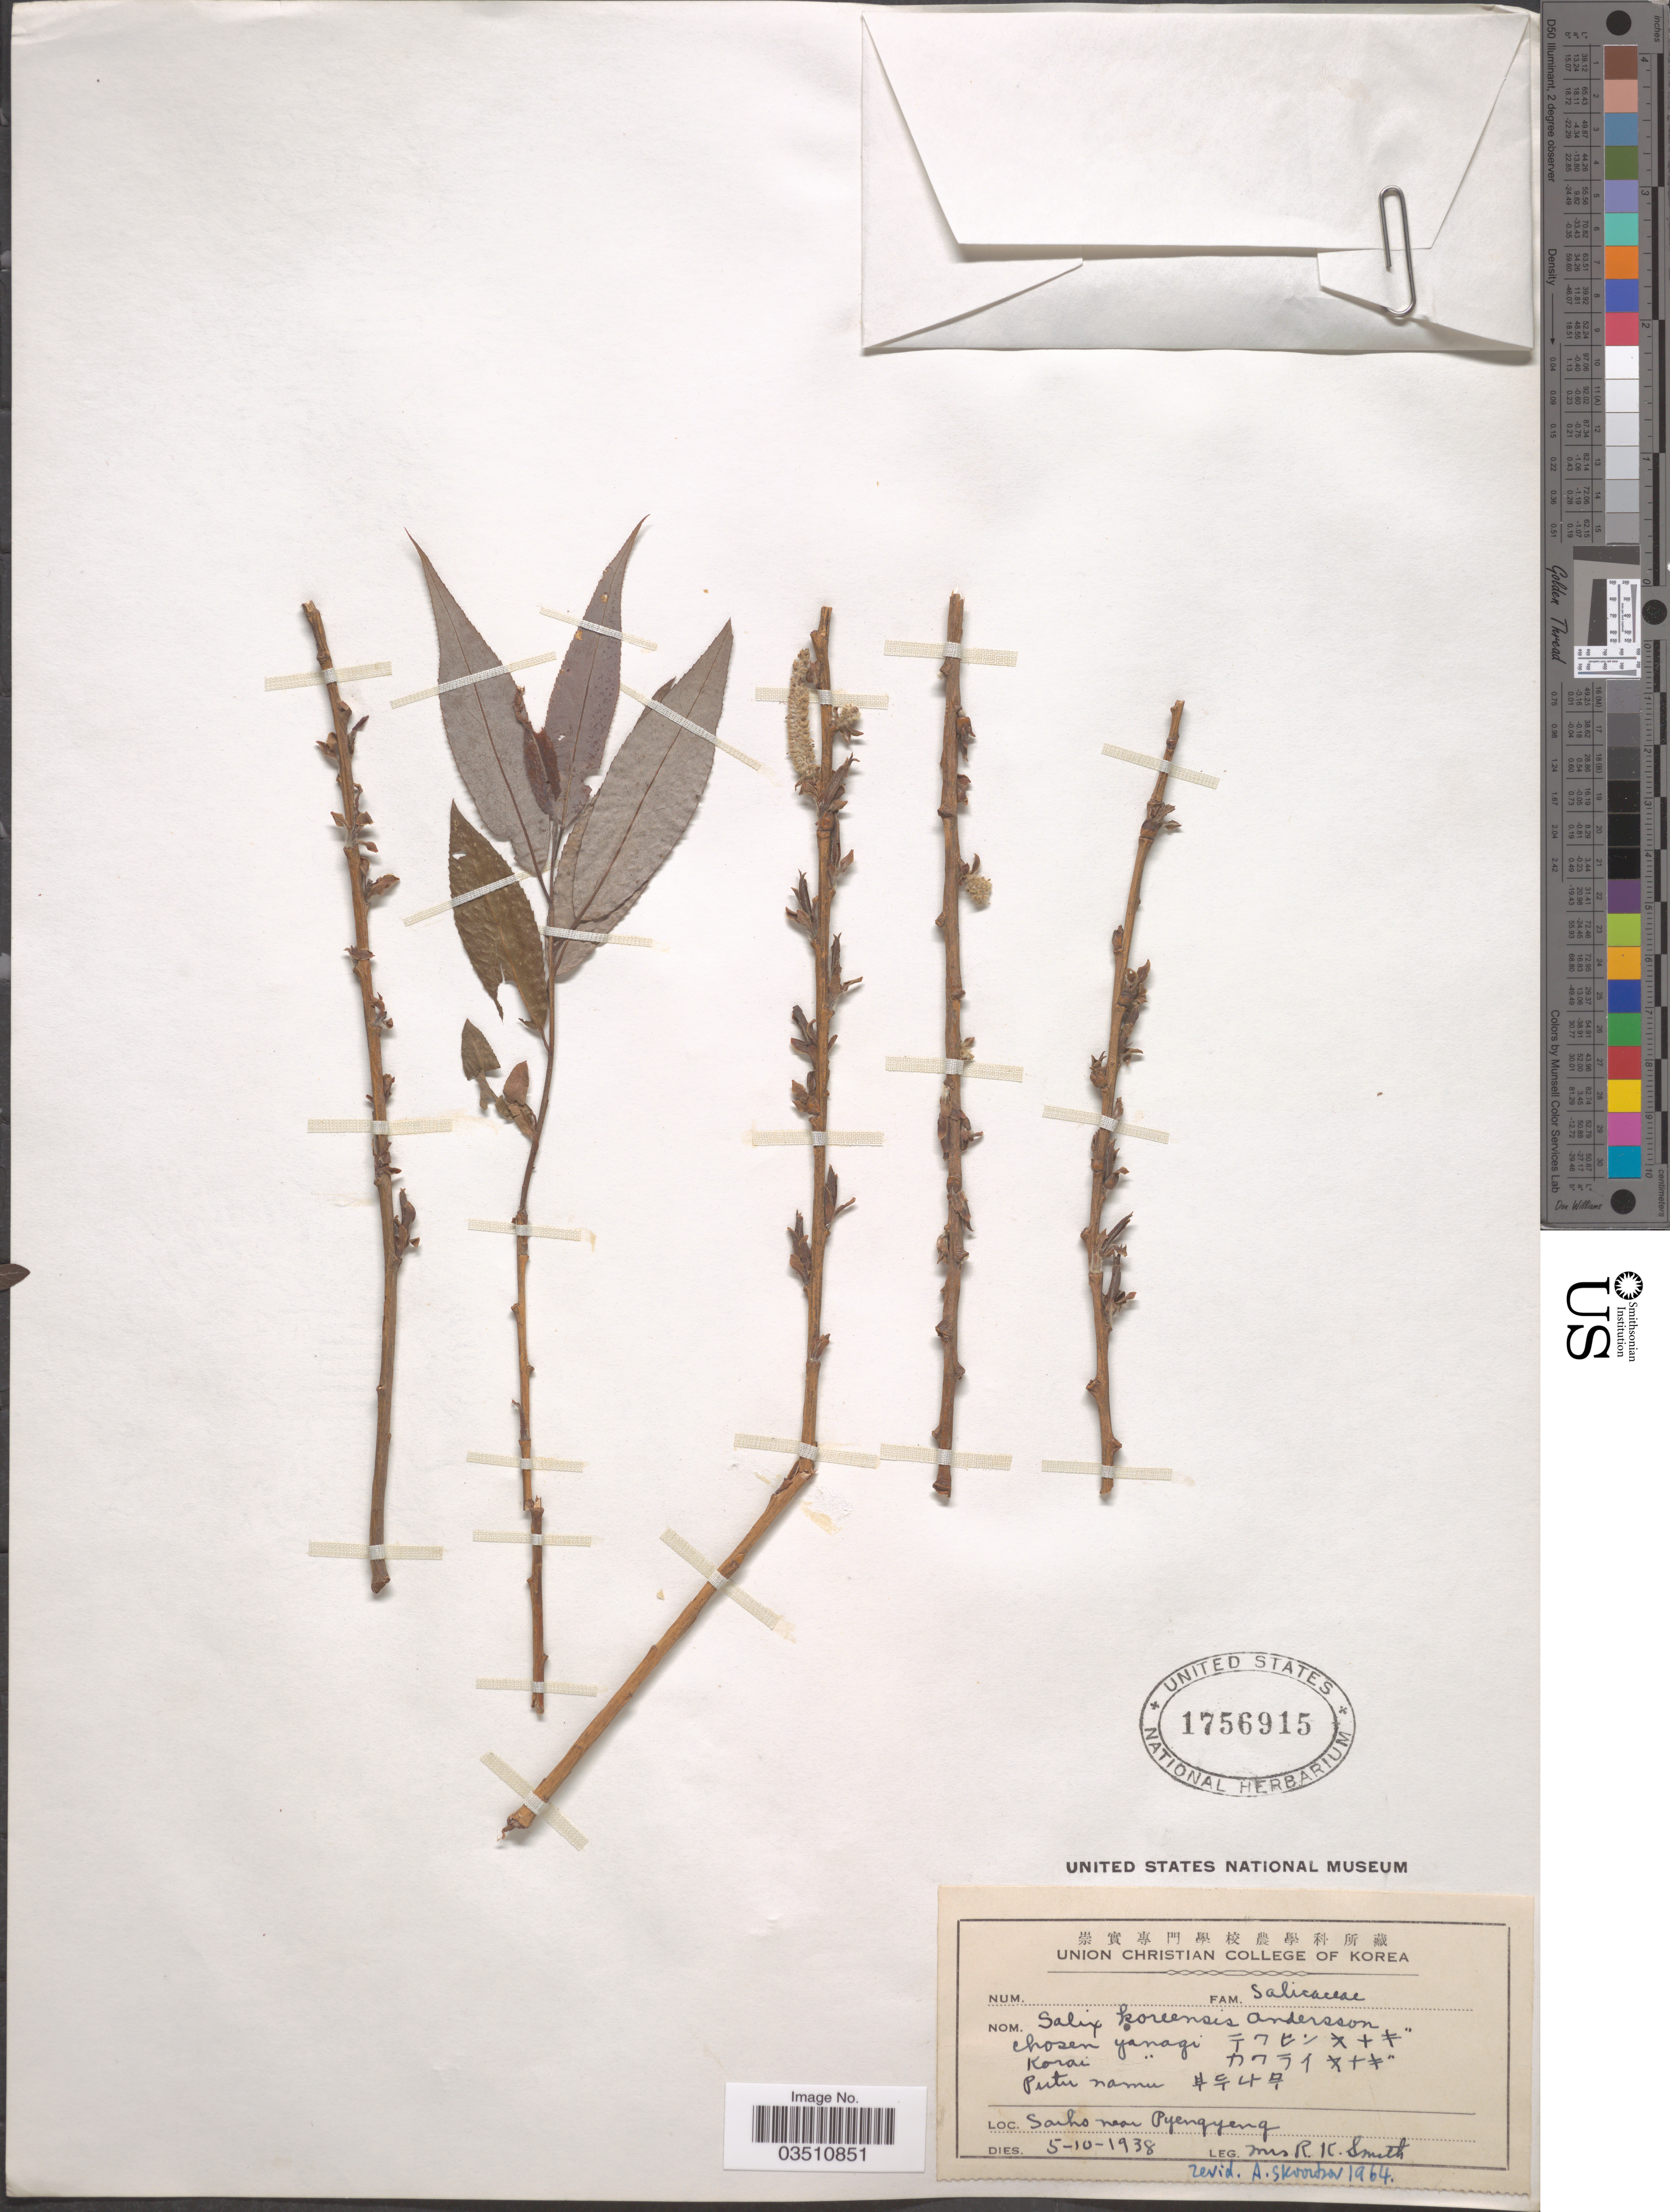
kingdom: Plantae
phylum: Tracheophyta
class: Magnoliopsida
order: Malpighiales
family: Salicaceae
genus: Salix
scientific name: Salix koreensis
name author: Andersson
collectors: Mrs. R. K. Smith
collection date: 1938-10-05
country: North Korea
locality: Sacho near Pyengyeng.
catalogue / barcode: US 1756915